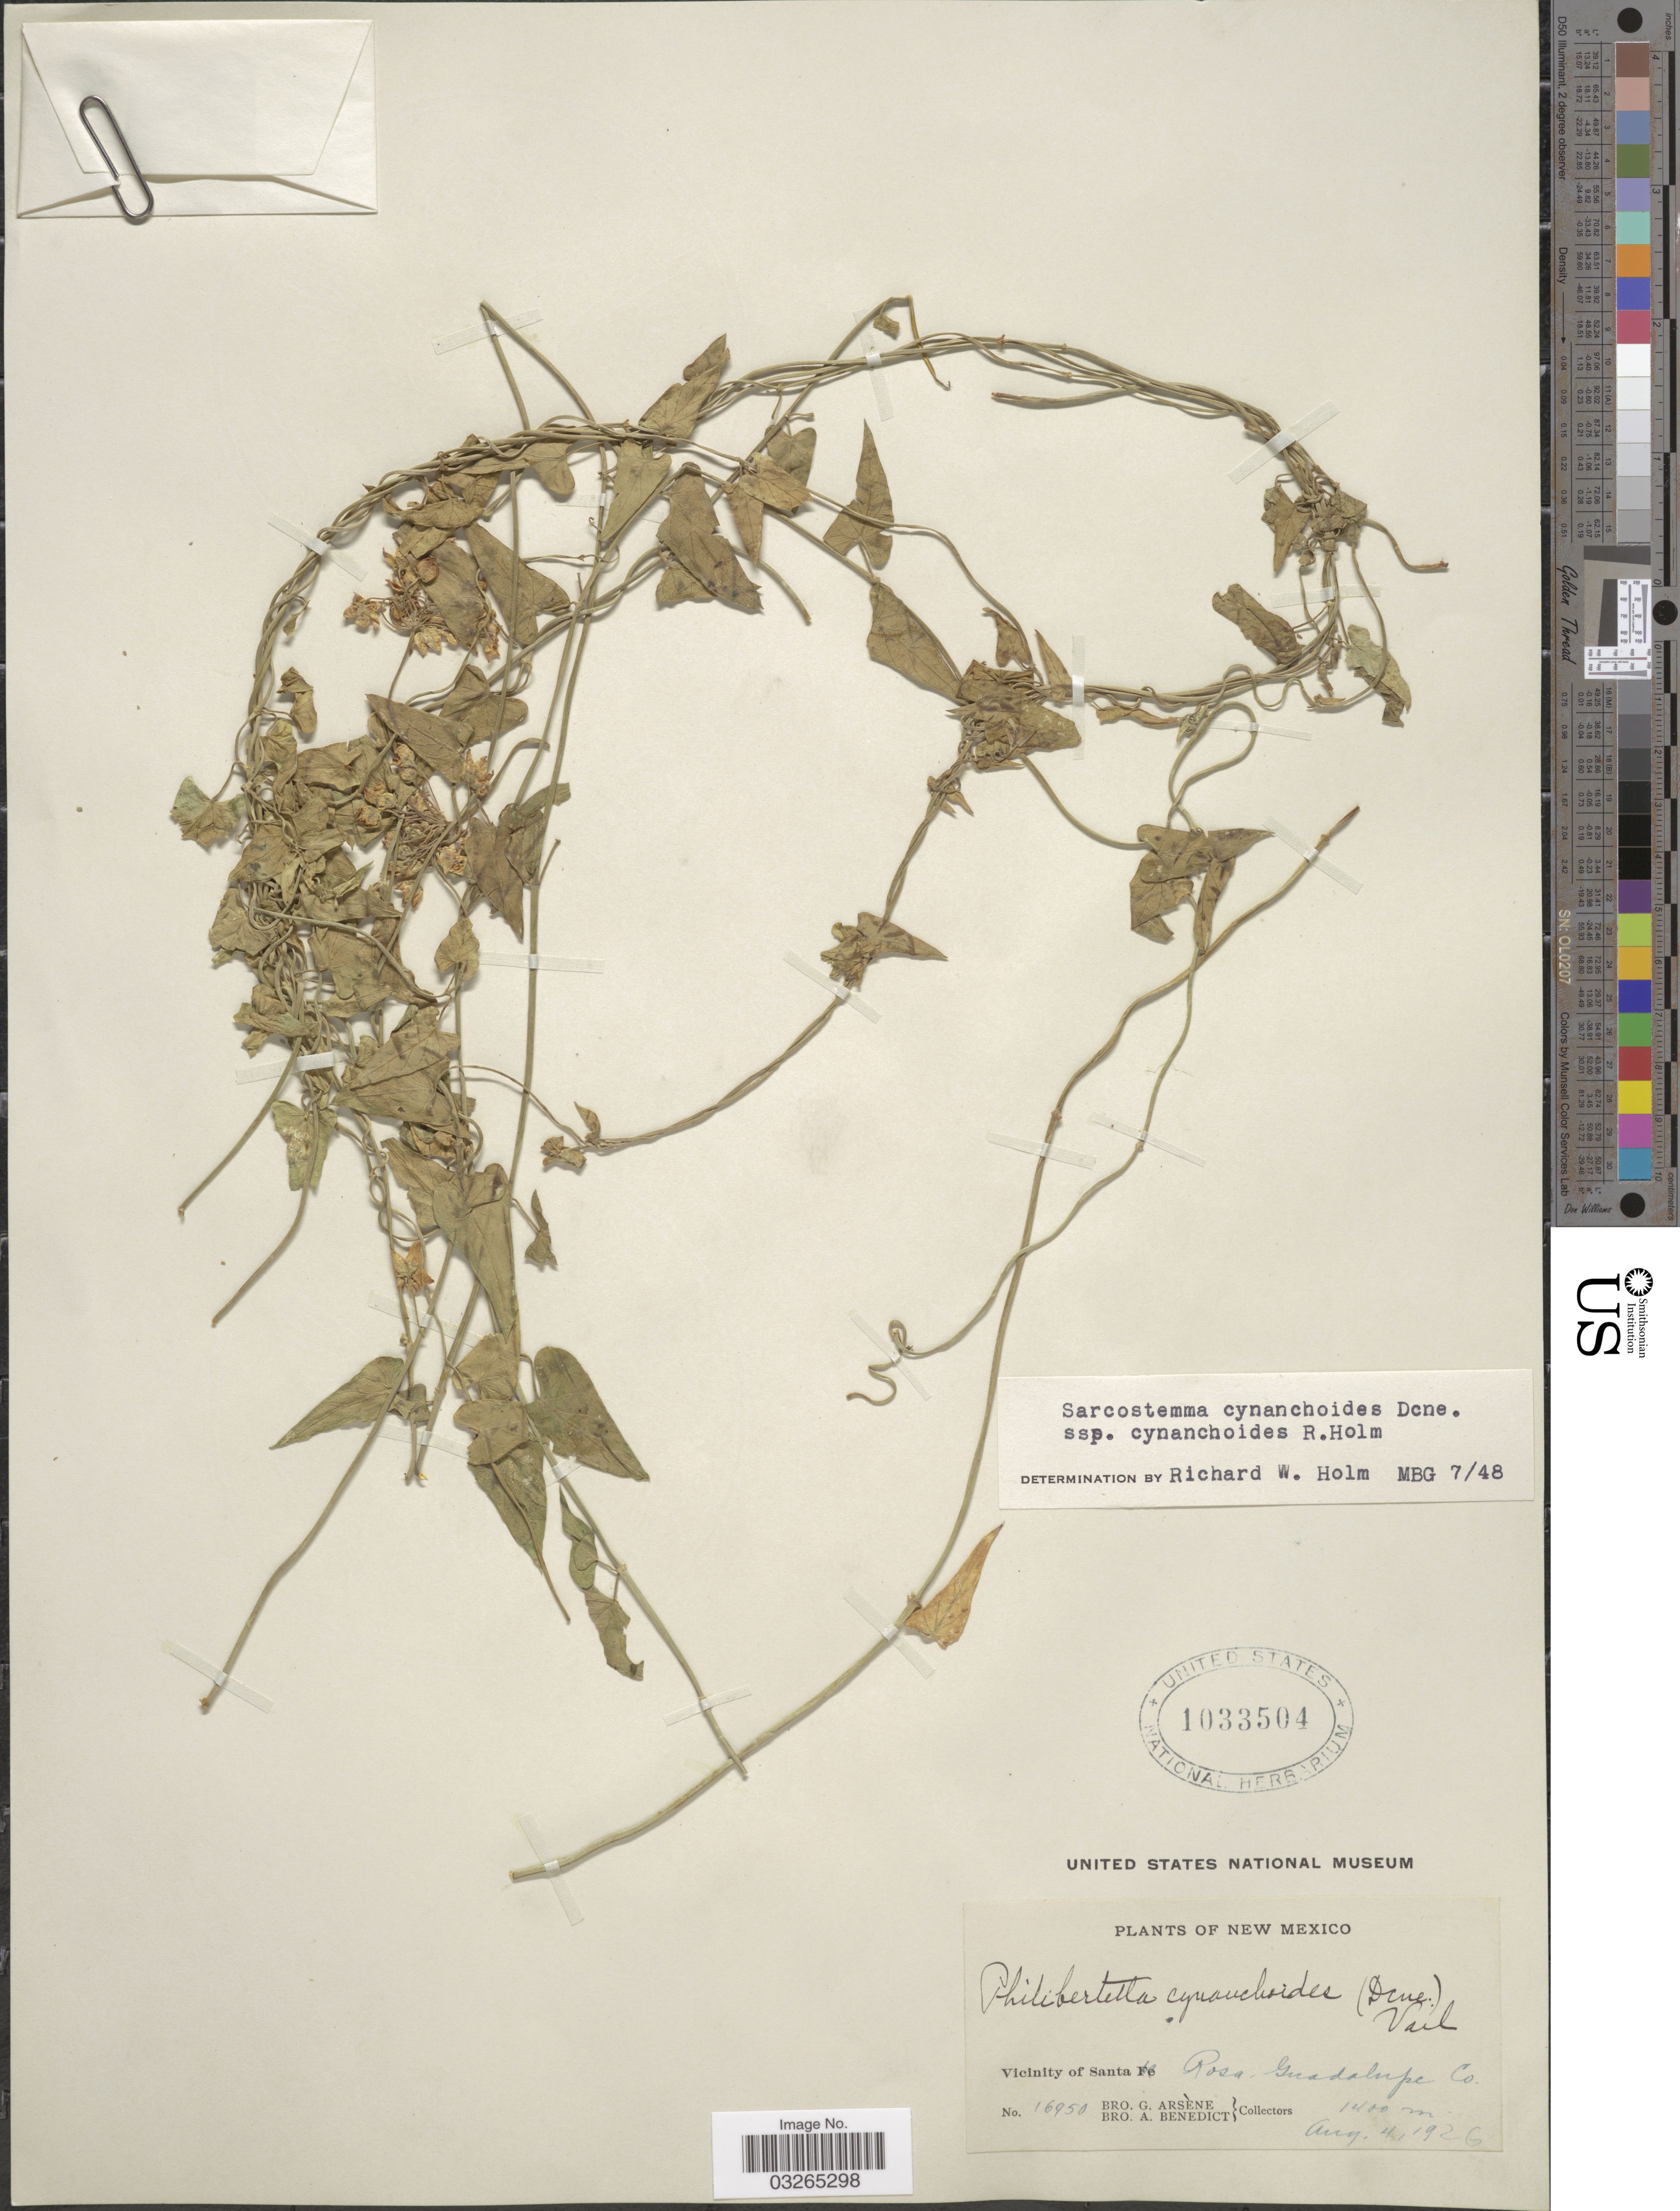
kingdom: Plantae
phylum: Tracheophyta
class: Magnoliopsida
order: Gentianales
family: Apocynaceae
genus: Sarcostemma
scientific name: Sarcostemma cynanchoides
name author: Decne.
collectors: Bro. G. Arsène & Bro. A. Benedict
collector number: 16950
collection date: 1926-08-04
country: United States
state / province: New Mexico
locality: Vicinity of Santa Rosa. Guadalupe Co.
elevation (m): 1400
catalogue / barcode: US 1033504